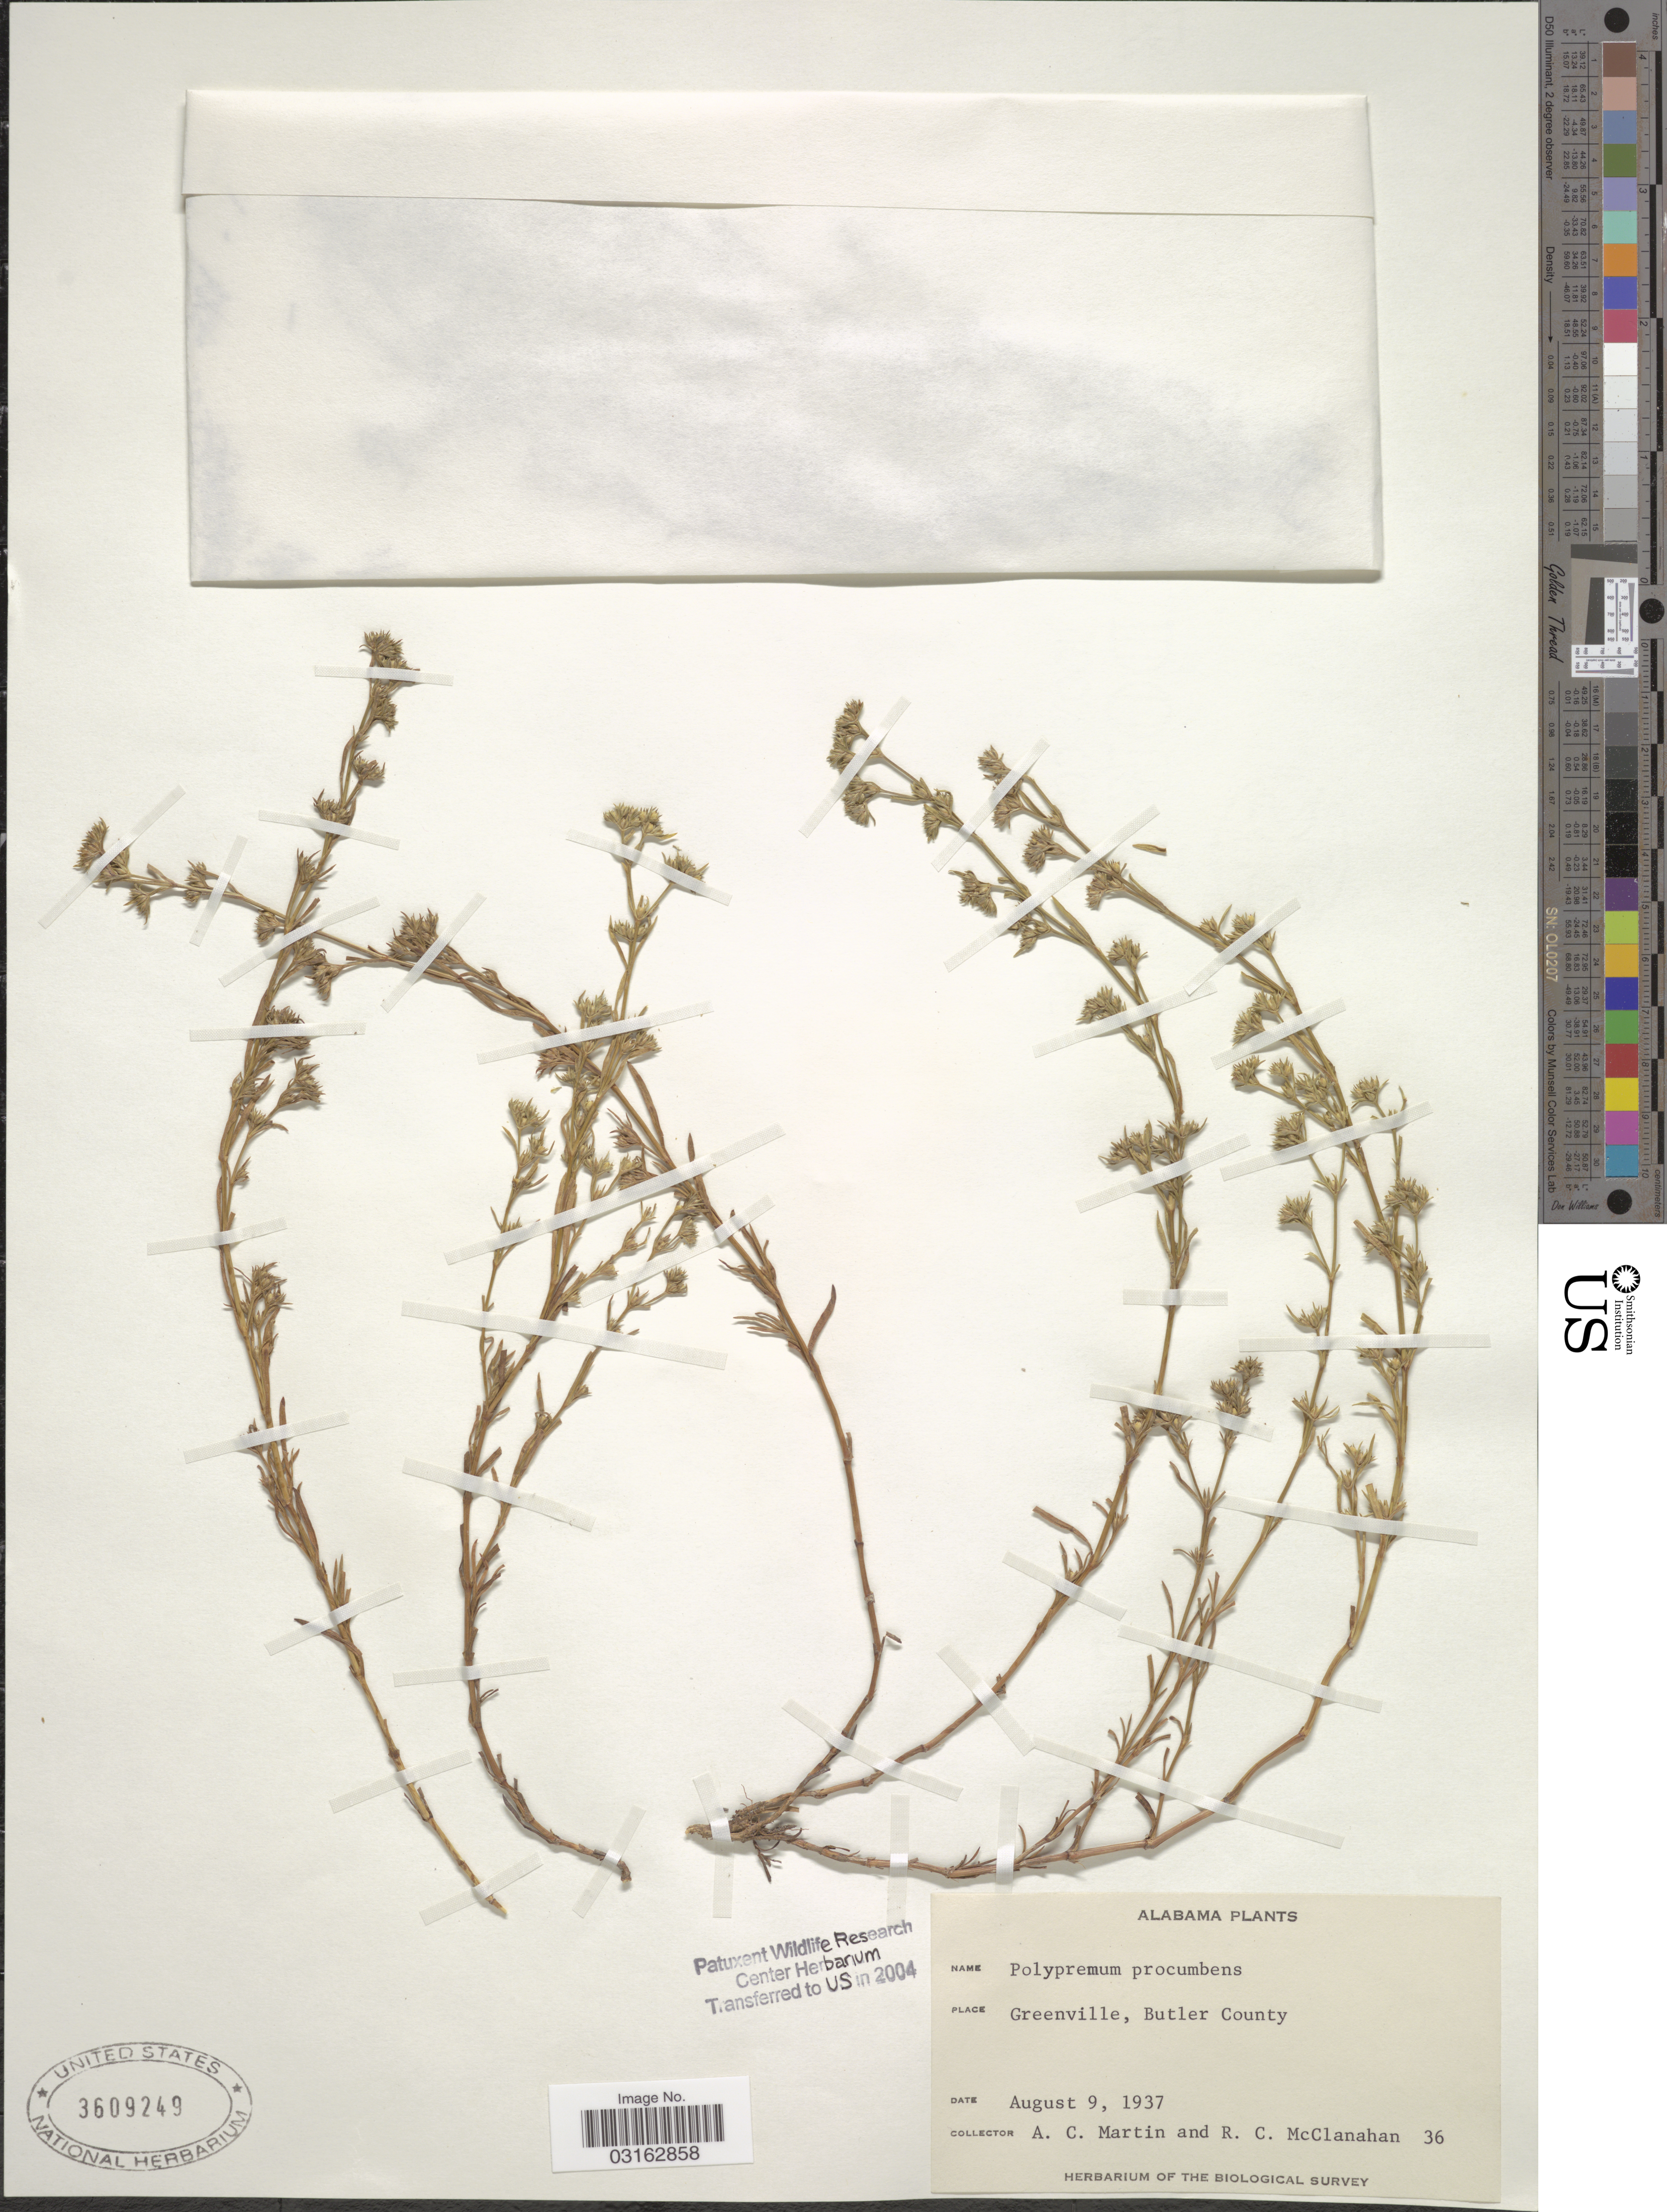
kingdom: Plantae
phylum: Tracheophyta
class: Magnoliopsida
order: Lamiales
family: Tetrachondraceae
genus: Polypremum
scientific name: Polypremum procumbens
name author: L.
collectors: A. C. Martin & R. McClanahan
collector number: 36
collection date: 1937-08-09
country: United States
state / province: Alabama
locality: Greenville, Butler County.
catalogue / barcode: US 3609249